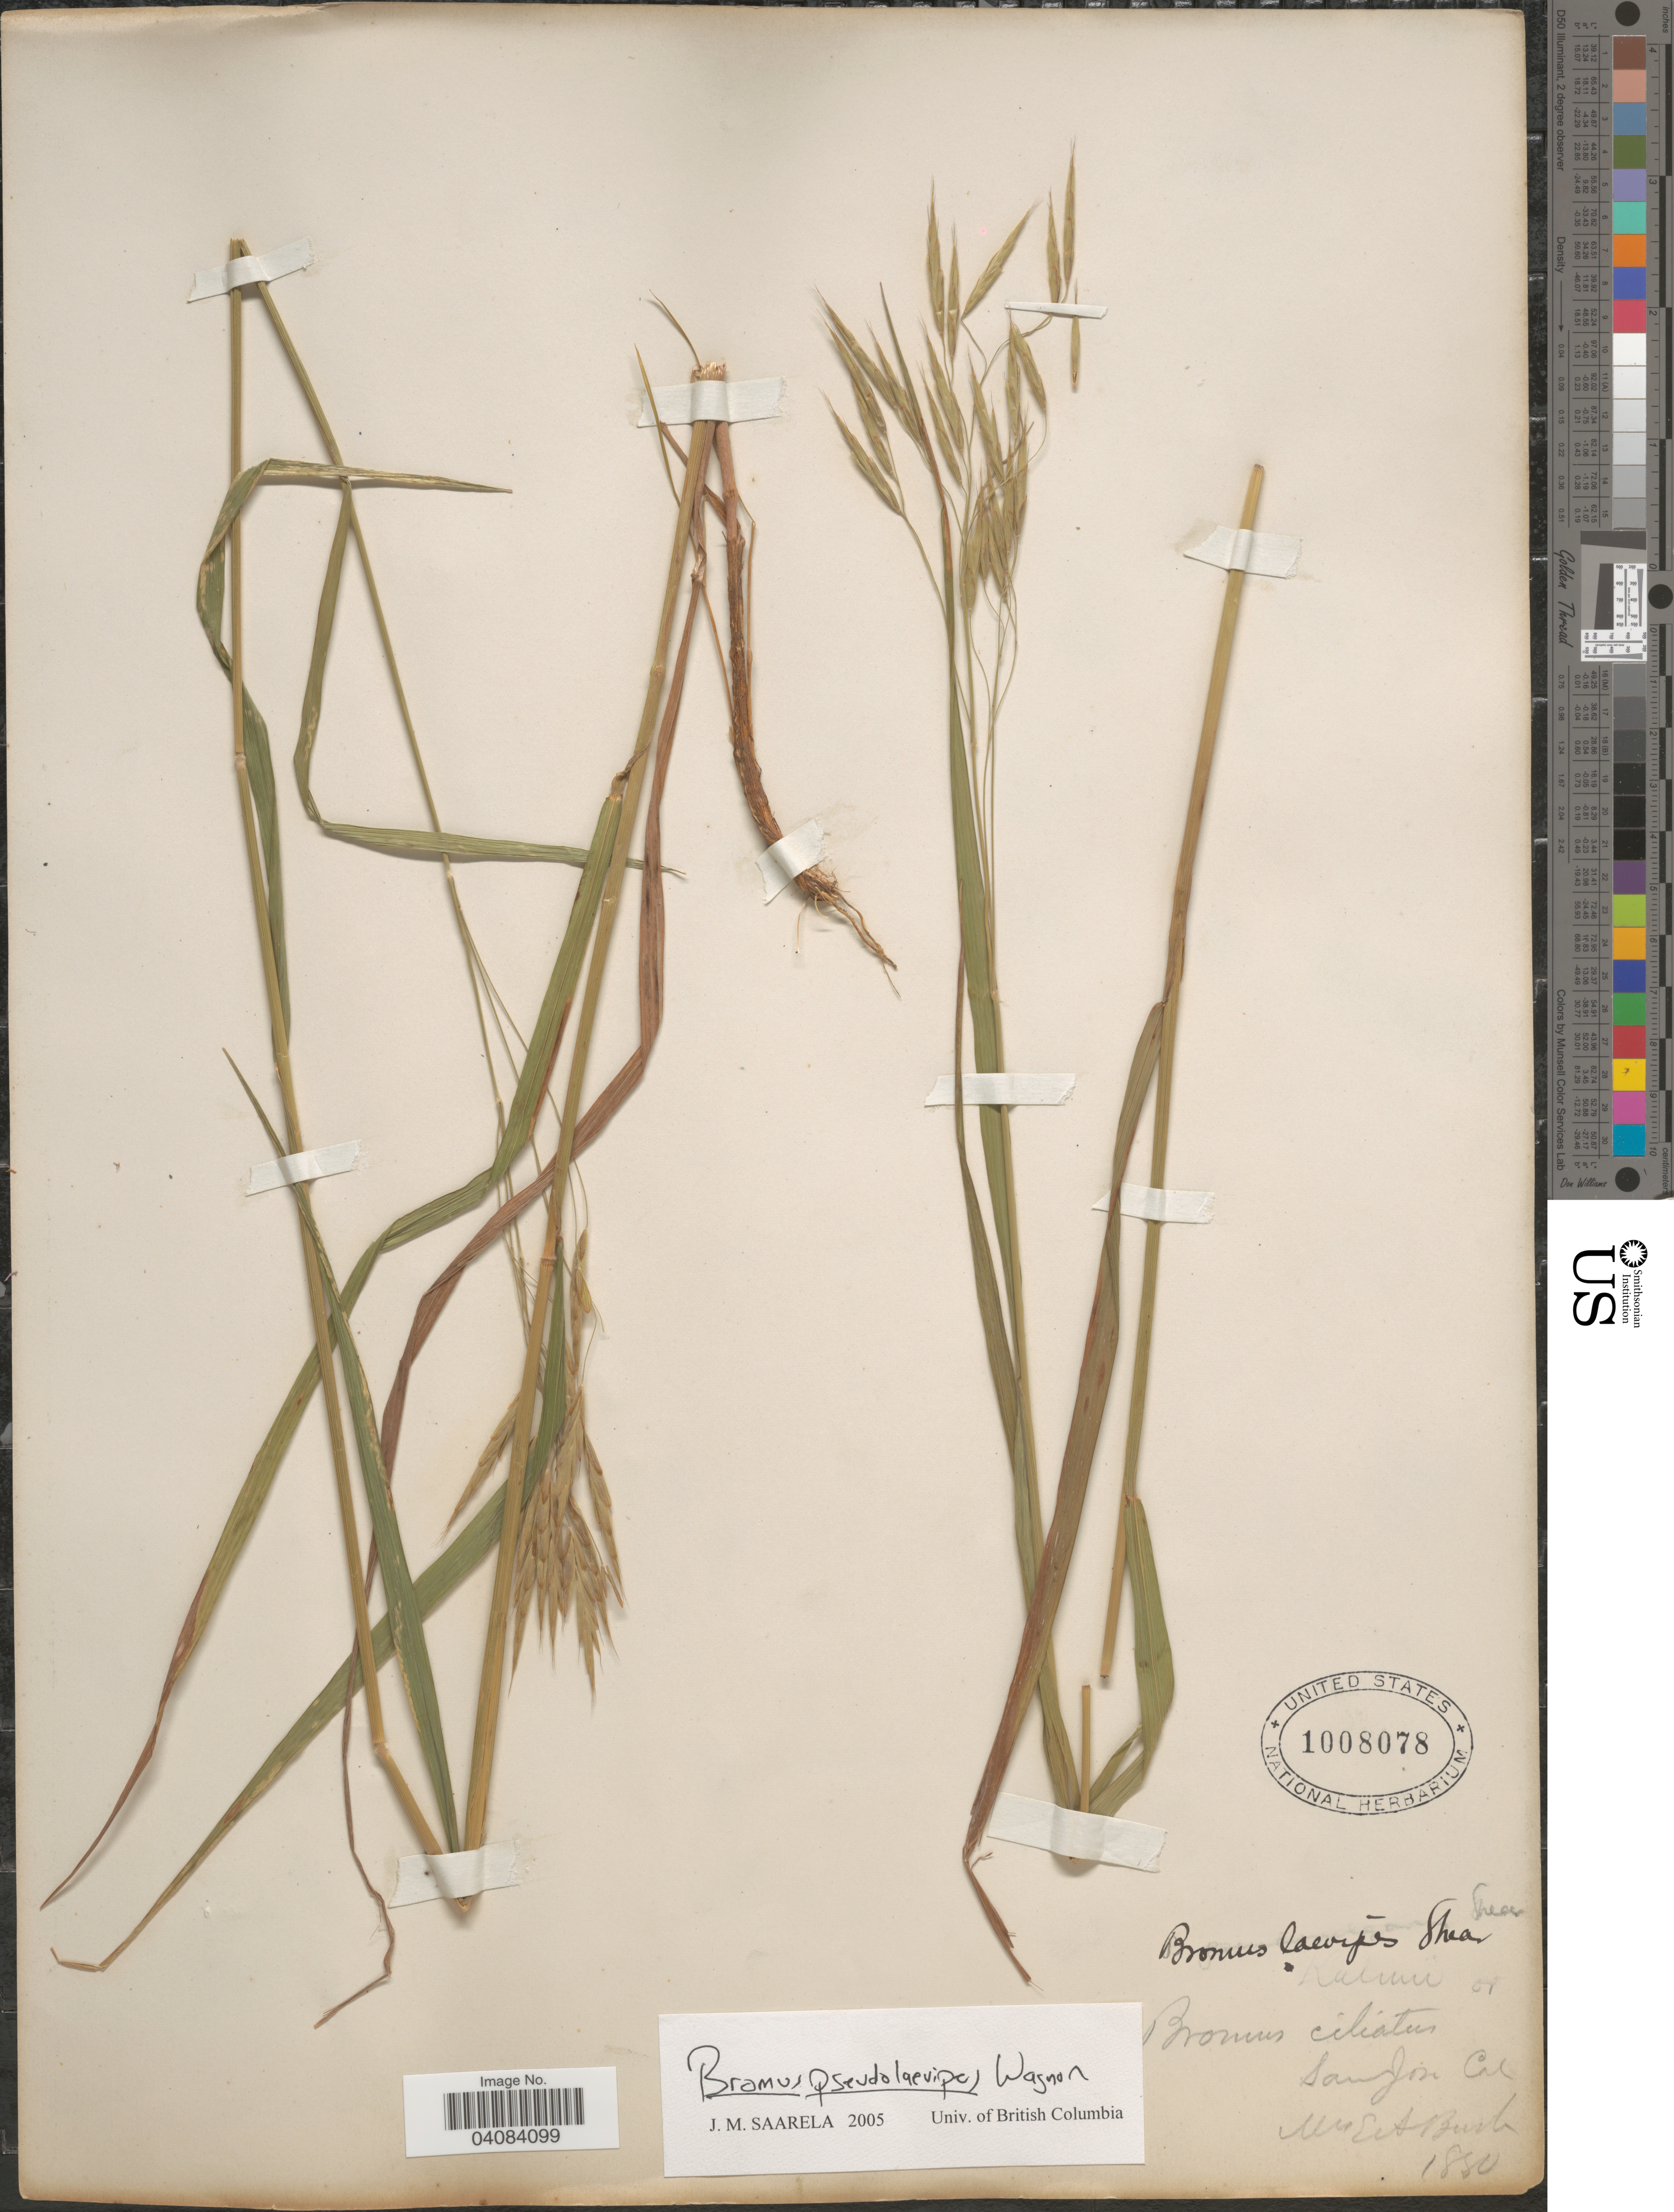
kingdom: Plantae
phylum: Tracheophyta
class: Liliopsida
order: Poales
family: Poaceae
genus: Bromus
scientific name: Bromus pseudolaevipes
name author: Wagnon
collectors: E. Bush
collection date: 1880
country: United States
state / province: California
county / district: Santa Clara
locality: San Jose.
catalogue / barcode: US 1008078